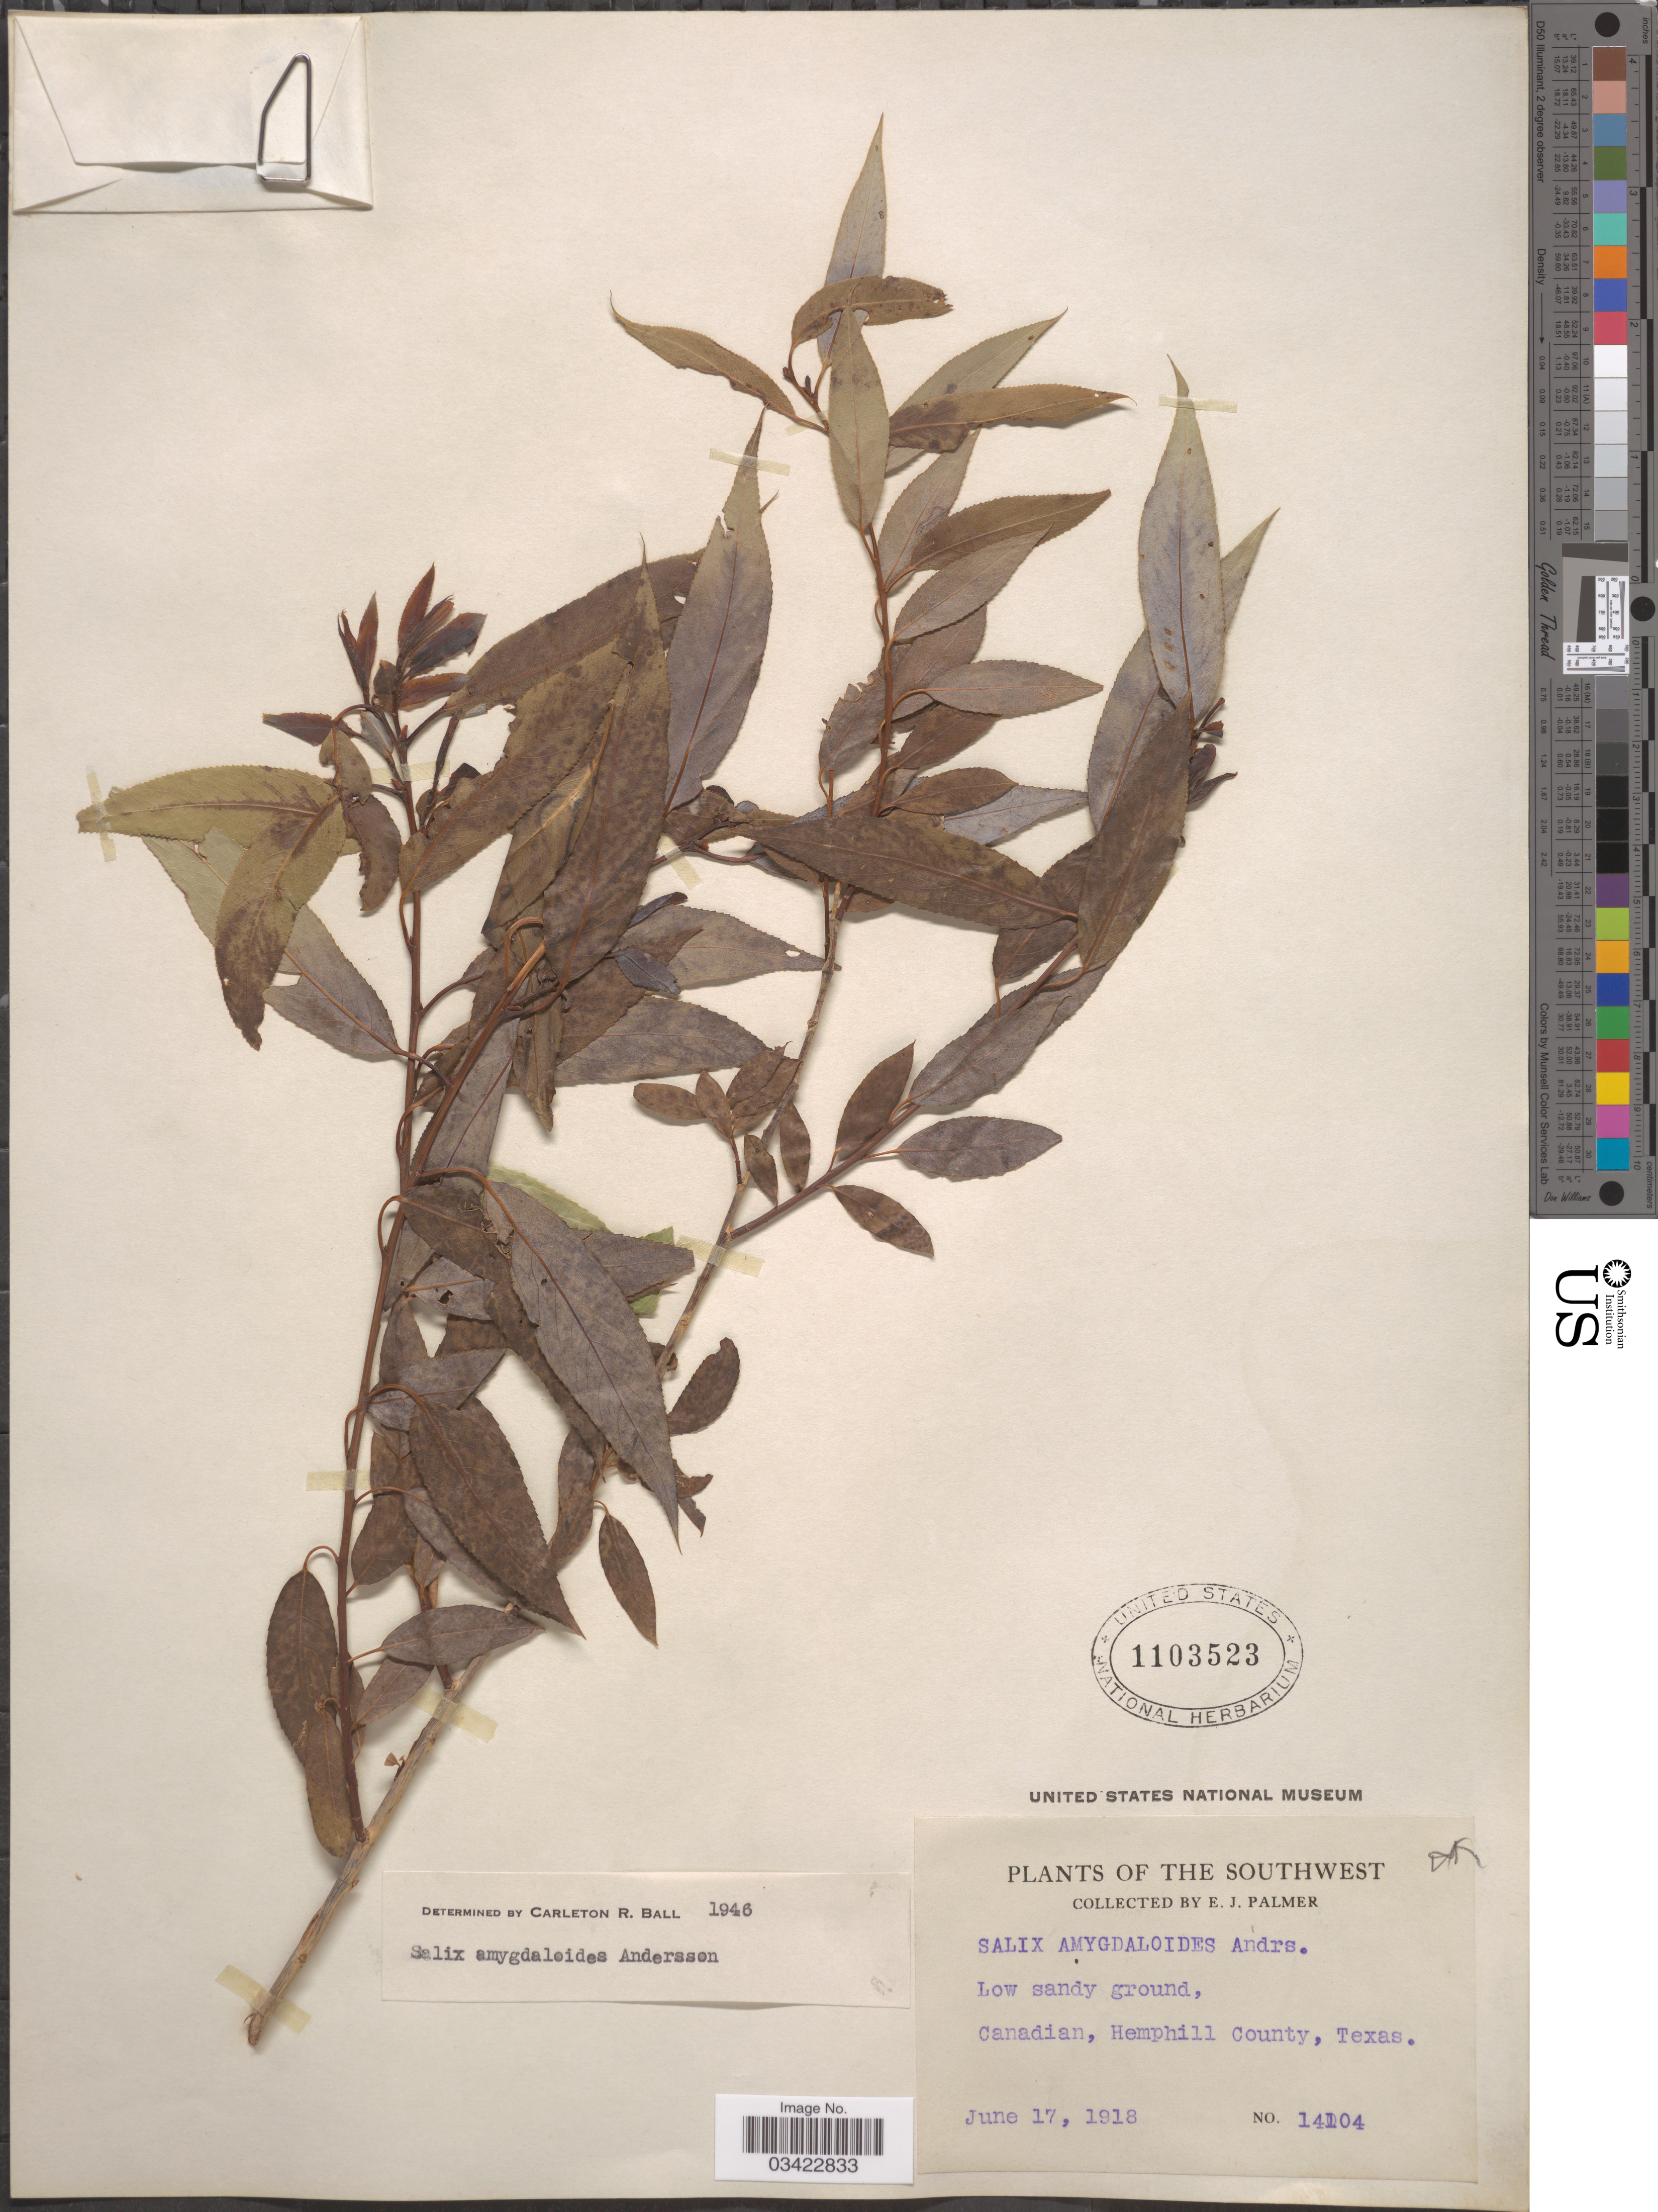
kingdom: Plantae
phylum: Tracheophyta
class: Magnoliopsida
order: Malpighiales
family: Salicaceae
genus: Salix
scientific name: Salix amygdaloides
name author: Andersson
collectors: E. J. Palmer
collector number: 14104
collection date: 1918-06-17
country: United States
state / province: Texas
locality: Southwest. Canadian, Hemphill County.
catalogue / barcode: US 1103523